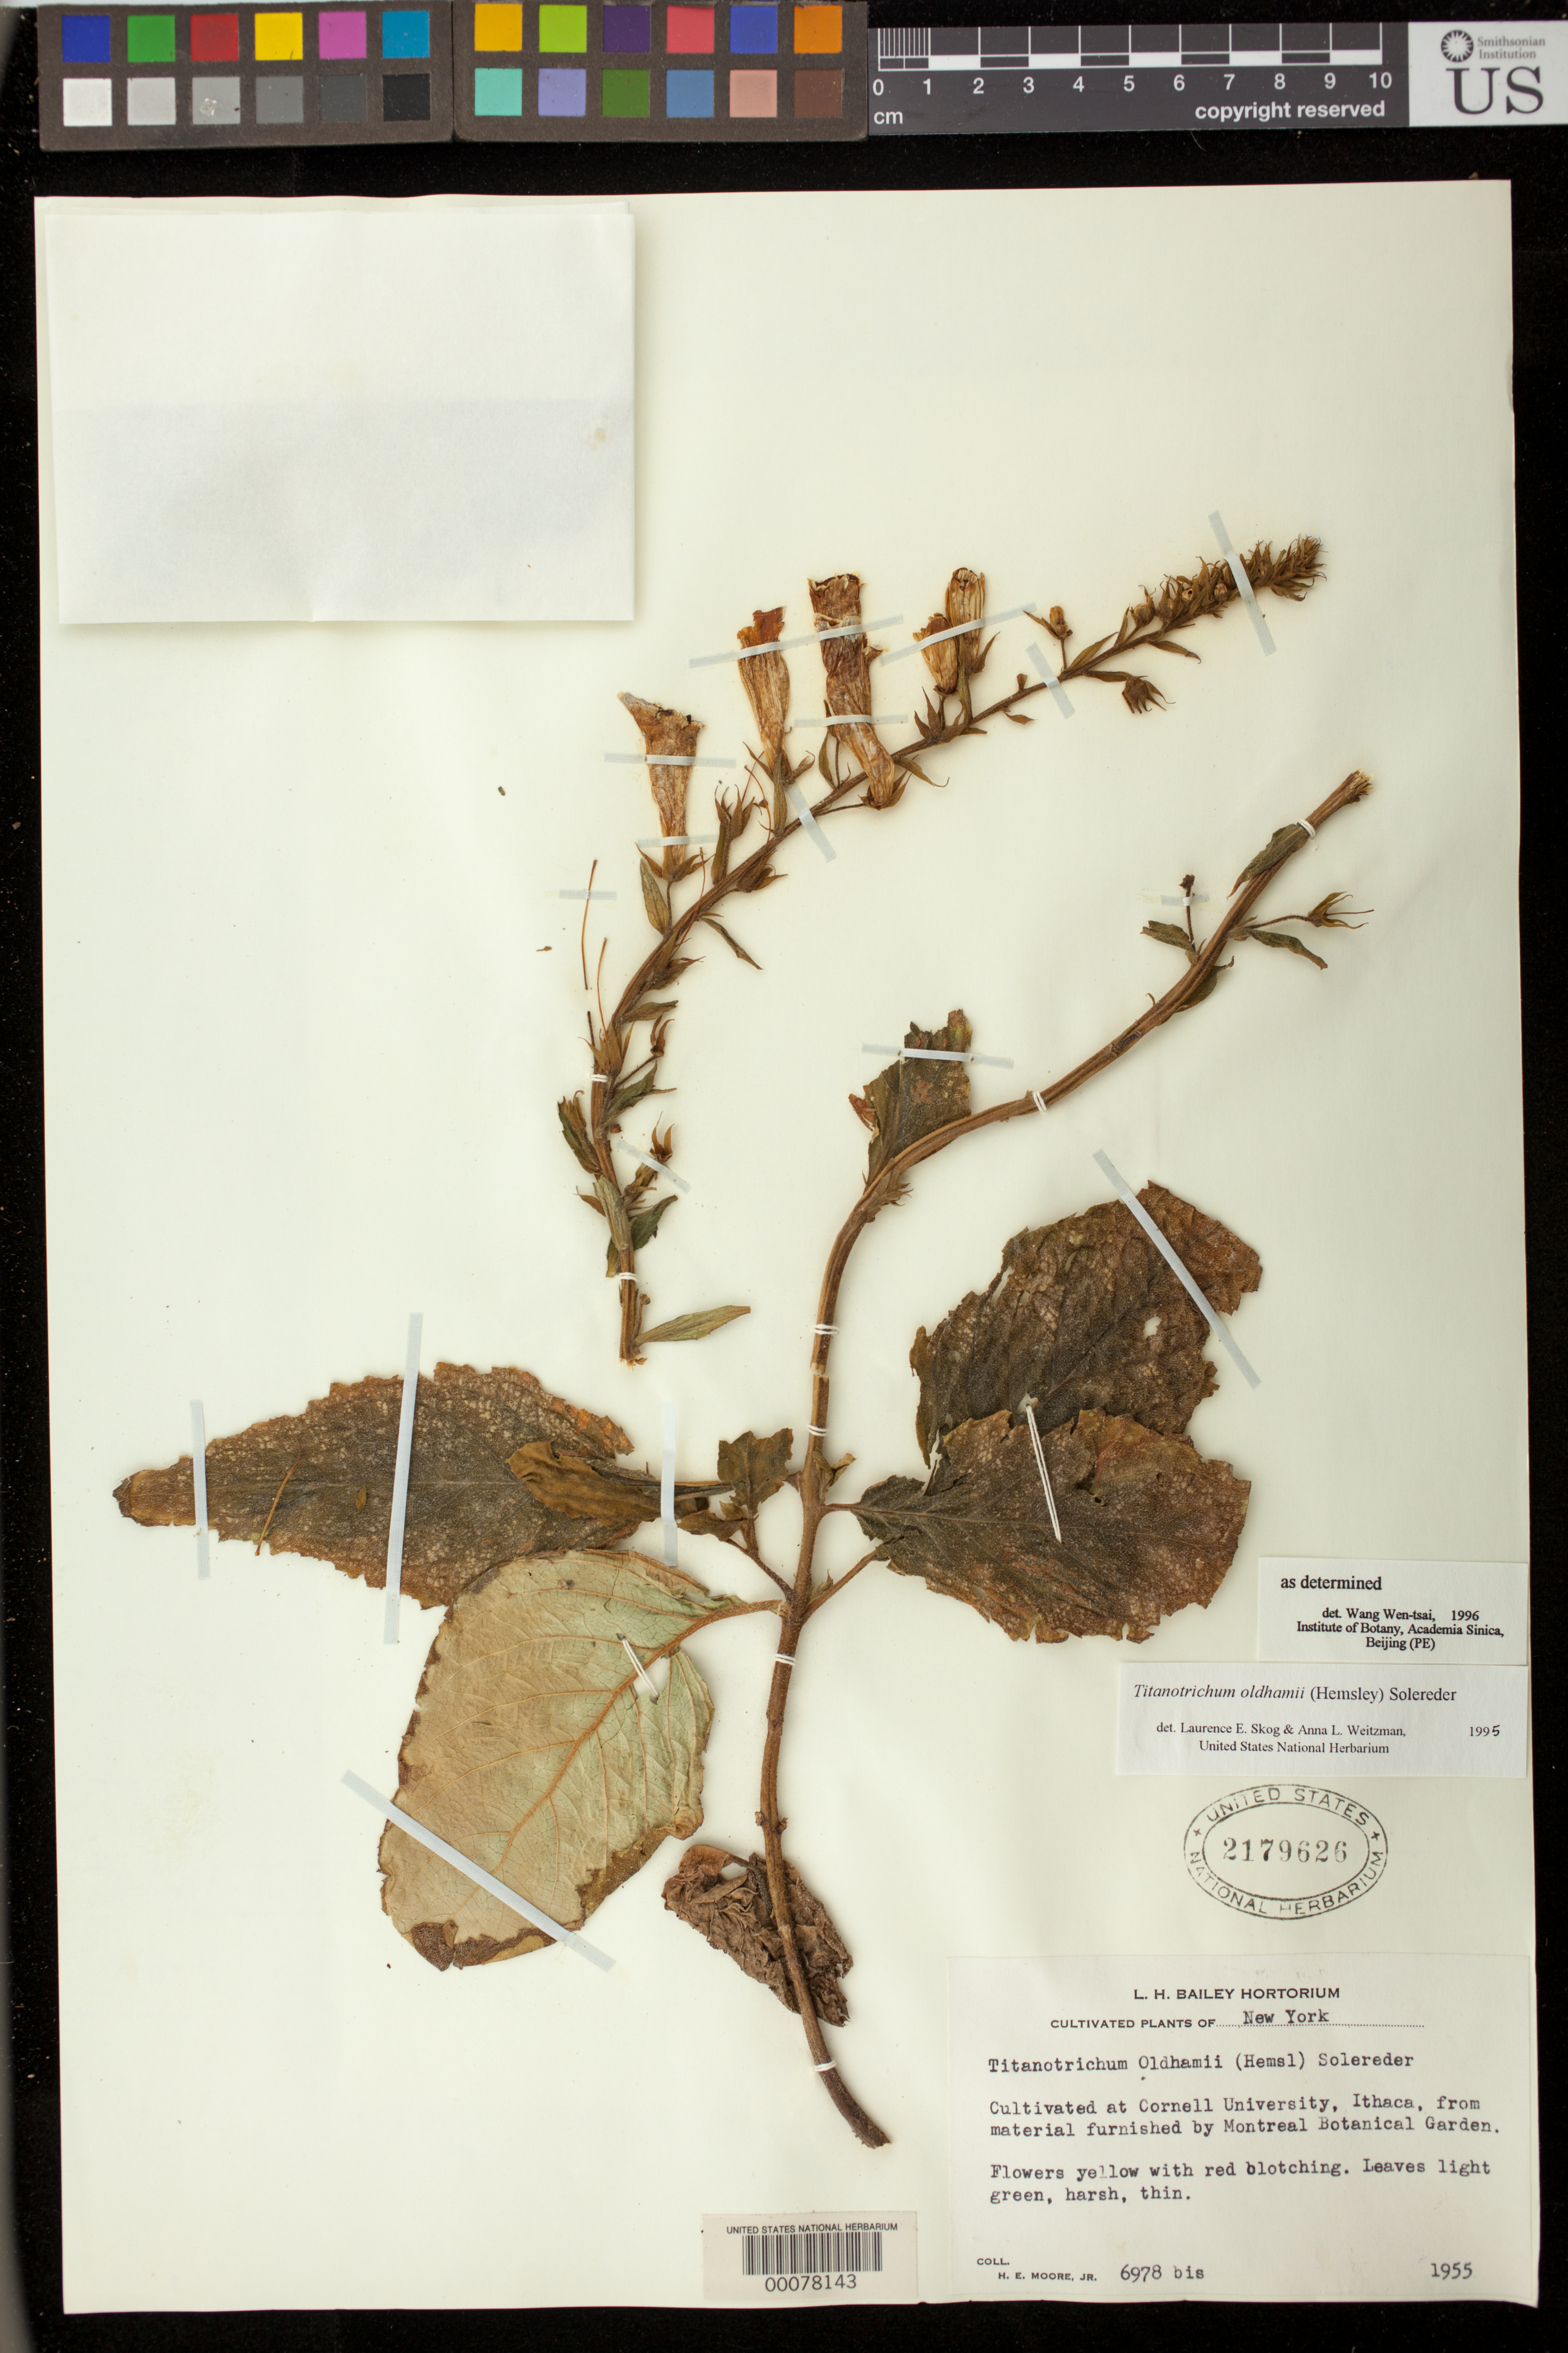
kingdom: Plantae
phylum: Tracheophyta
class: Magnoliopsida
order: Lamiales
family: Gesneriaceae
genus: Titanotrichum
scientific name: Titanotrichum oldhamii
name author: (Hemsl.) Soler.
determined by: Li, H. L.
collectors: H. E. Moore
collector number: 6978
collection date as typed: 1955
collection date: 1955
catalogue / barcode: US 2179626